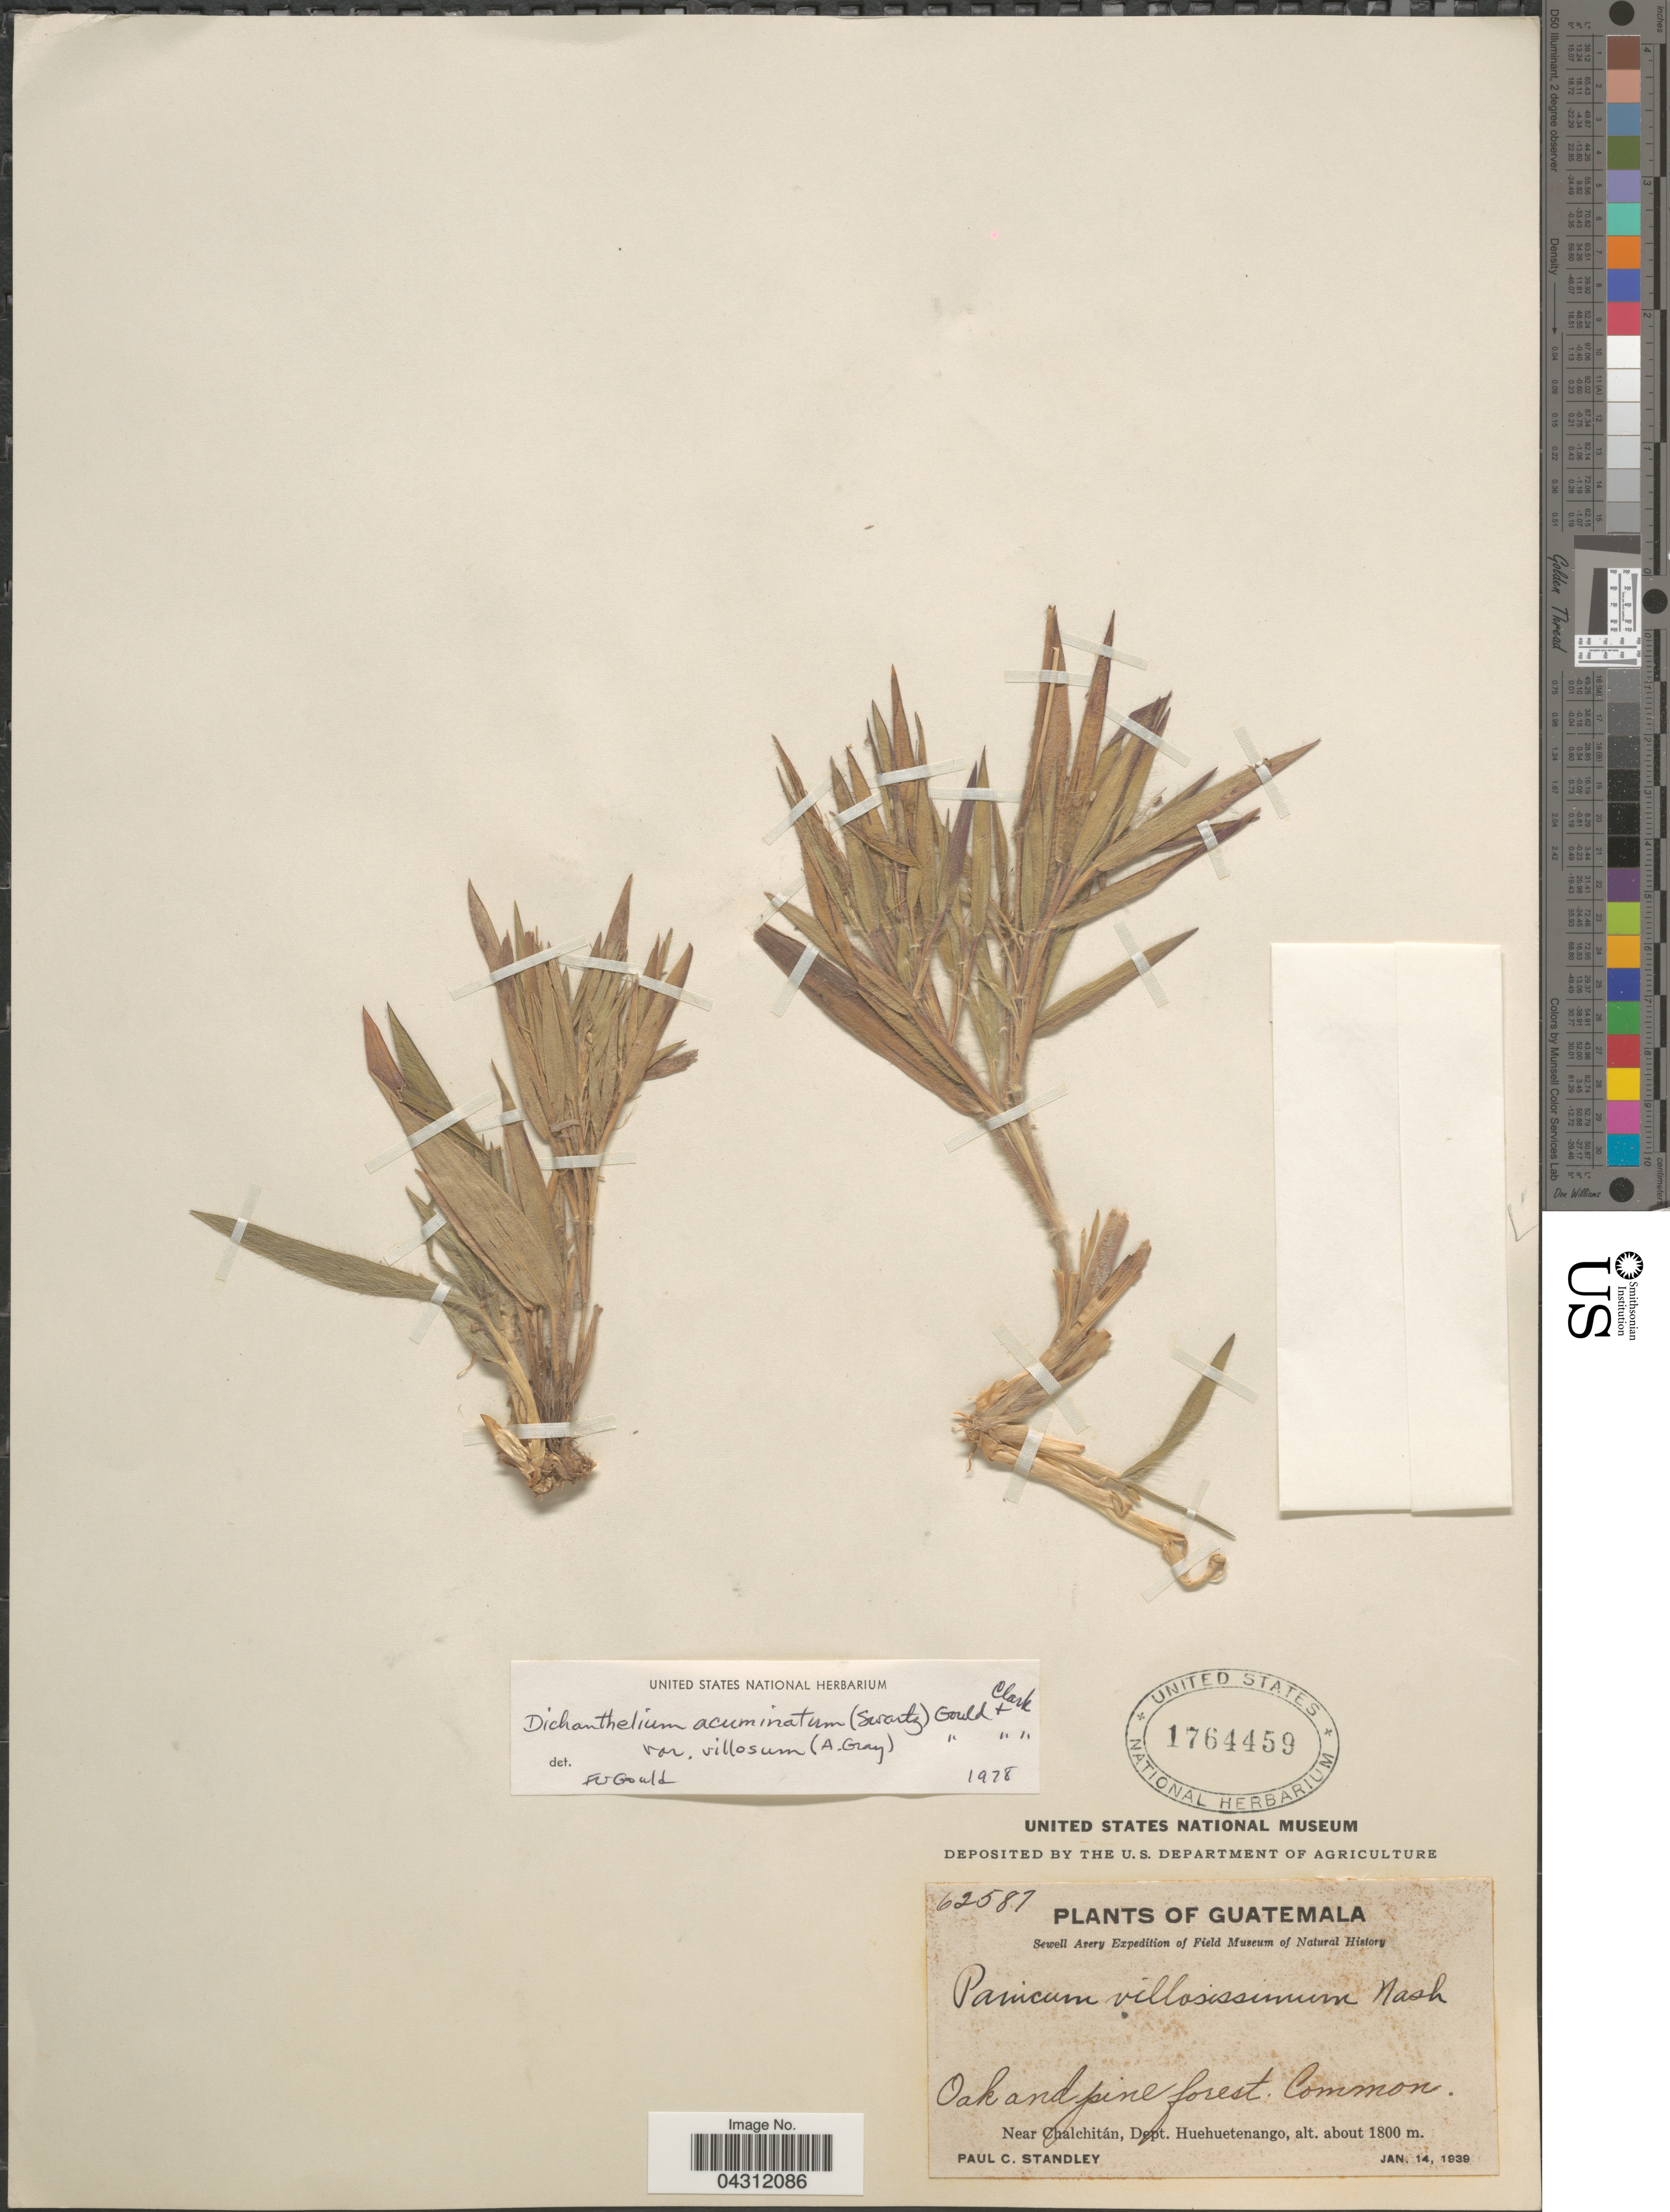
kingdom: Plantae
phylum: Tracheophyta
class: Liliopsida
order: Poales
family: Poaceae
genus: Dichanthelium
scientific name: Dichanthelium acuminatum var. acuminatum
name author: (Sw.) Gould & C.A. Clark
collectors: P. C. Standley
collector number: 62587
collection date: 1939-01-14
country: Guatemala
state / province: Huehuetenango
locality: Sewell Avery Expedition of Field Museum of Natural History. Near Chalchitán, Dept. Huehuetenango.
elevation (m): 1800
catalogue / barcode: US 1764459